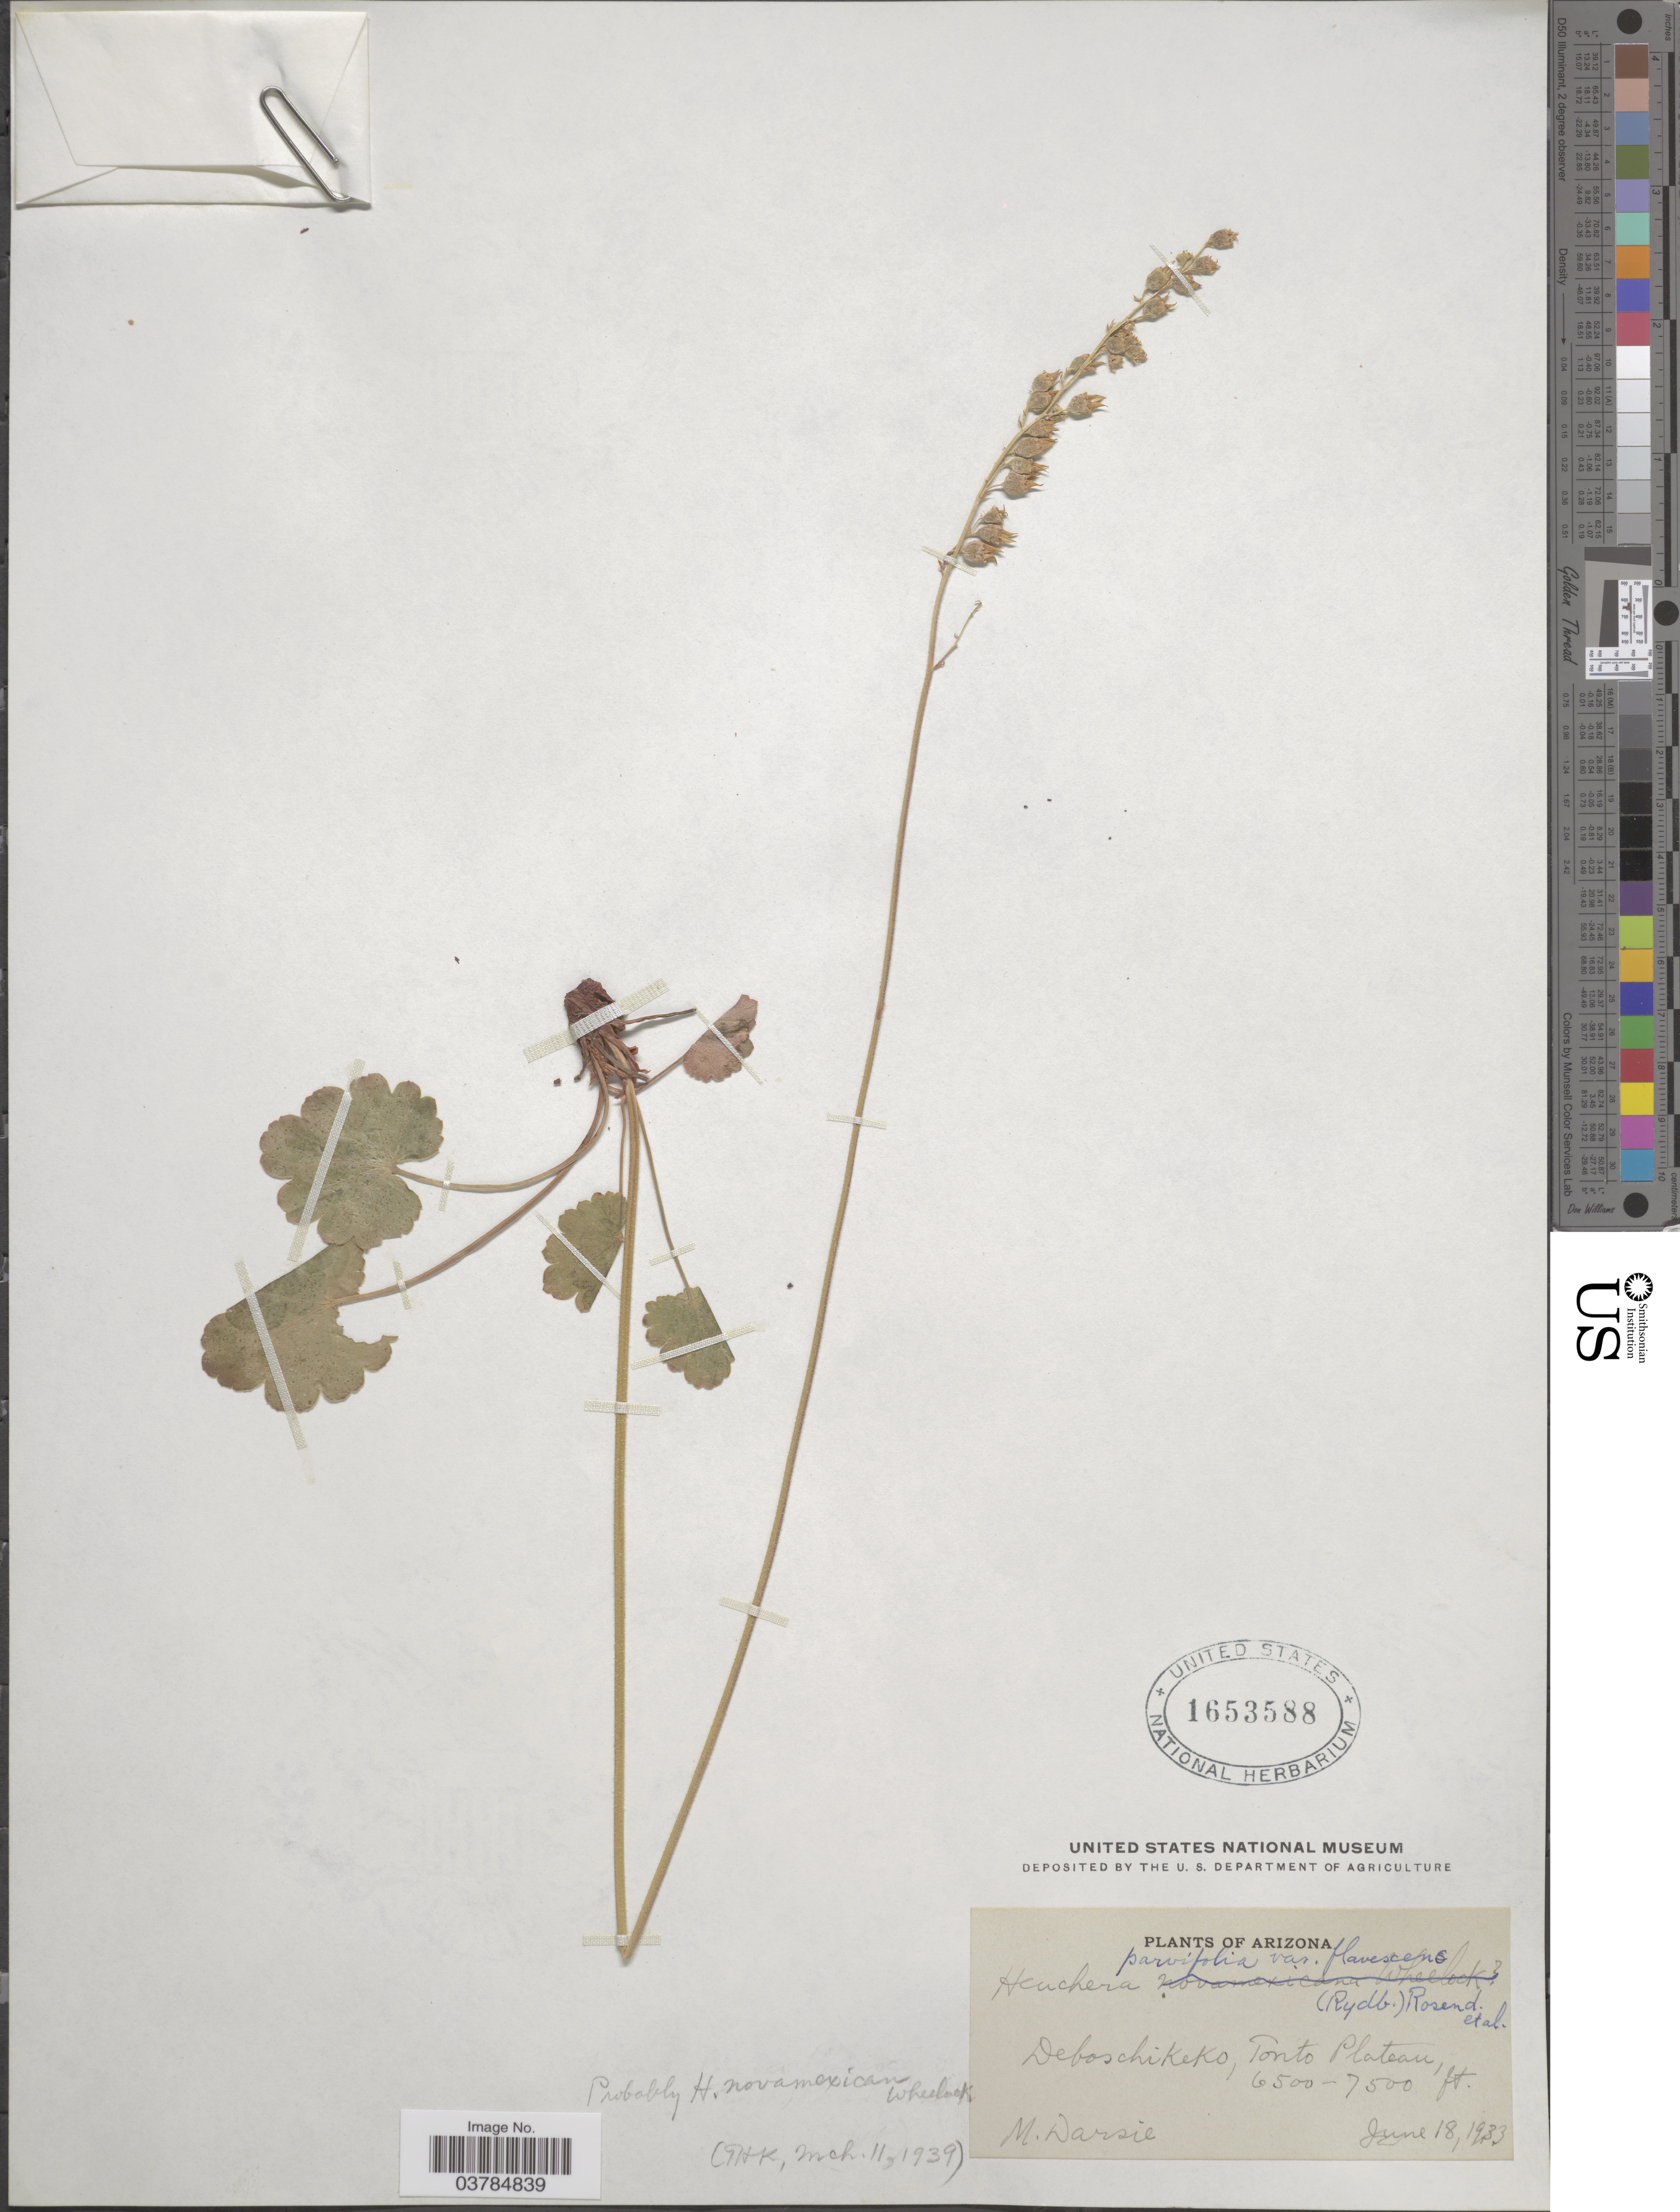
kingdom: Plantae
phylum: Tracheophyta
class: Magnoliopsida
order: Saxifragales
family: Saxifragaceae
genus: Heuchera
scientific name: Heuchera nova-mexicana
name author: Wheelock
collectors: M. Darsie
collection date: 1933-06-18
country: United States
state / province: Arizona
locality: Deboschikeko, Tonto Plateau.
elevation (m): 1981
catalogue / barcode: US 1653588